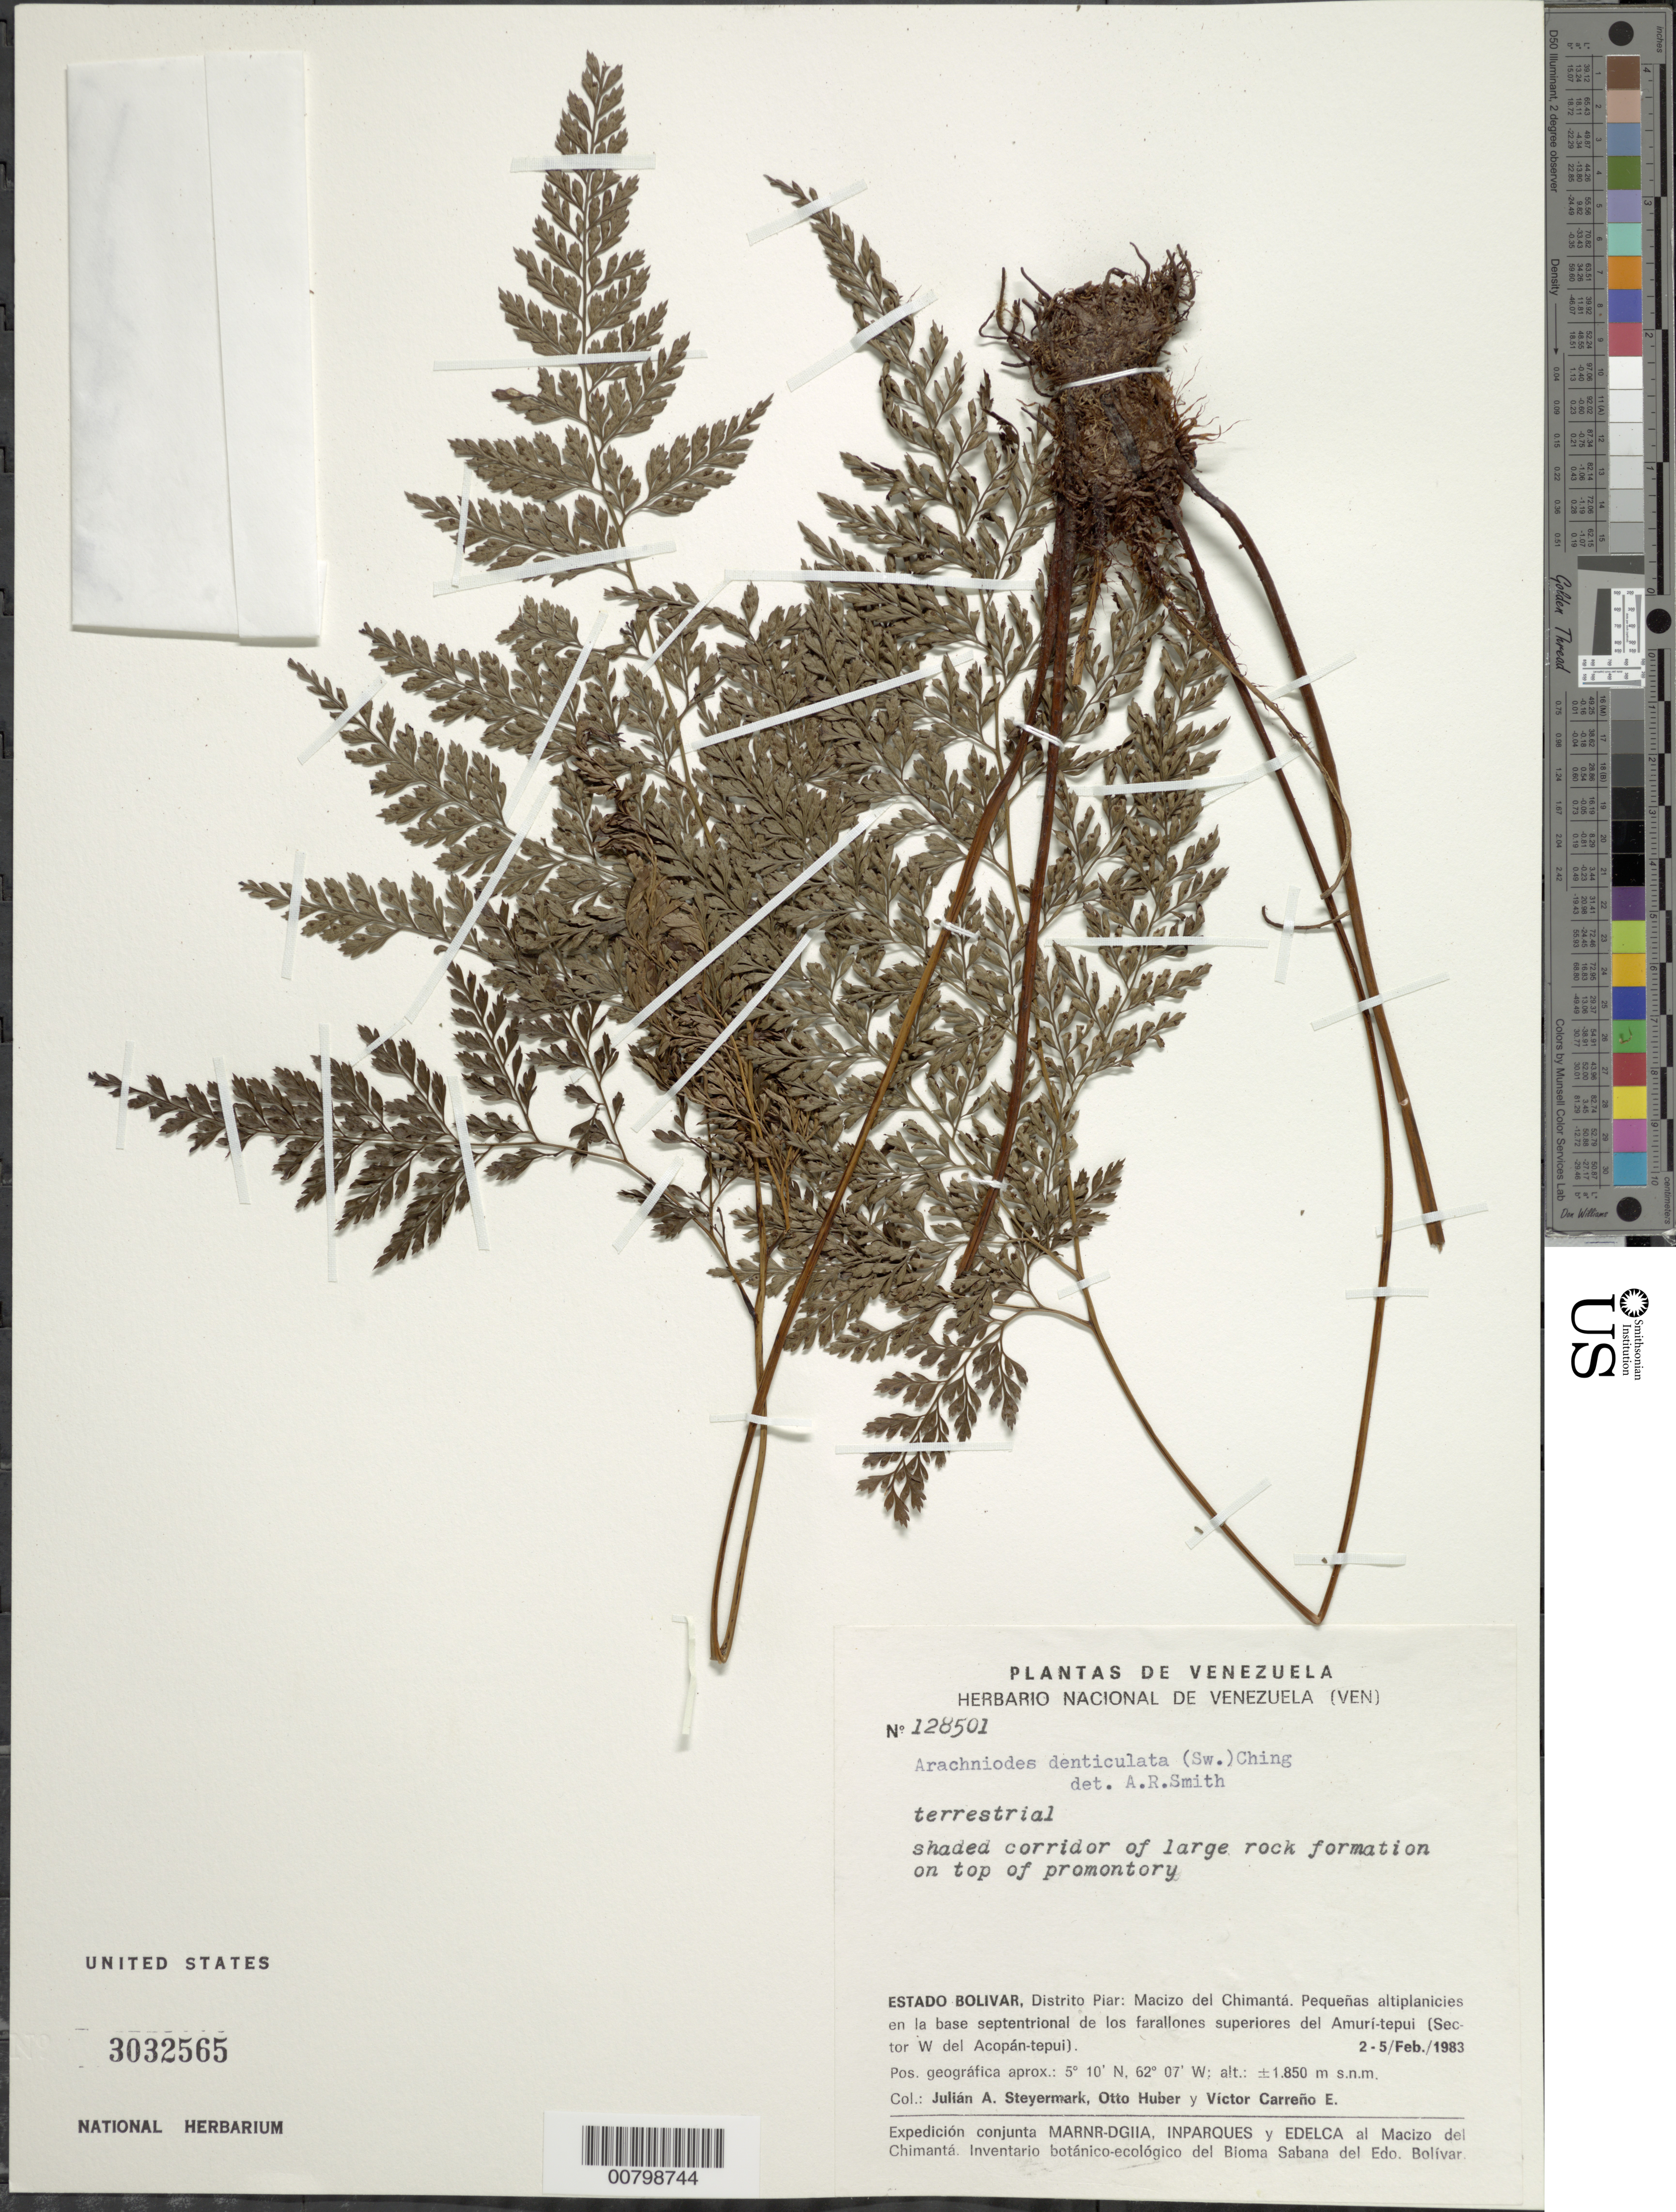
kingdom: Plantae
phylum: Tracheophyta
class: Polypodiopsida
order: Polypodiales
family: Dryopteridaceae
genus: Arachniodes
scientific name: Arachniodes denticulata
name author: (Sw.) Ching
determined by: Smith, Alan R., (UC)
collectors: J. Steyermark, O. Huber & V. Carreño E.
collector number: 128501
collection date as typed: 2-Feb-83 to 5-Feb-83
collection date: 1983-02-02/1983-02-05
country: Venezuela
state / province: Bolívar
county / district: Piar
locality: Macizo del Chimantá, Amurí-tepuí (Sector W del Acopán-tepuí)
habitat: Shaded corridor of large rock formation on top of promontory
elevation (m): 1850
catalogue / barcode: US 3032565